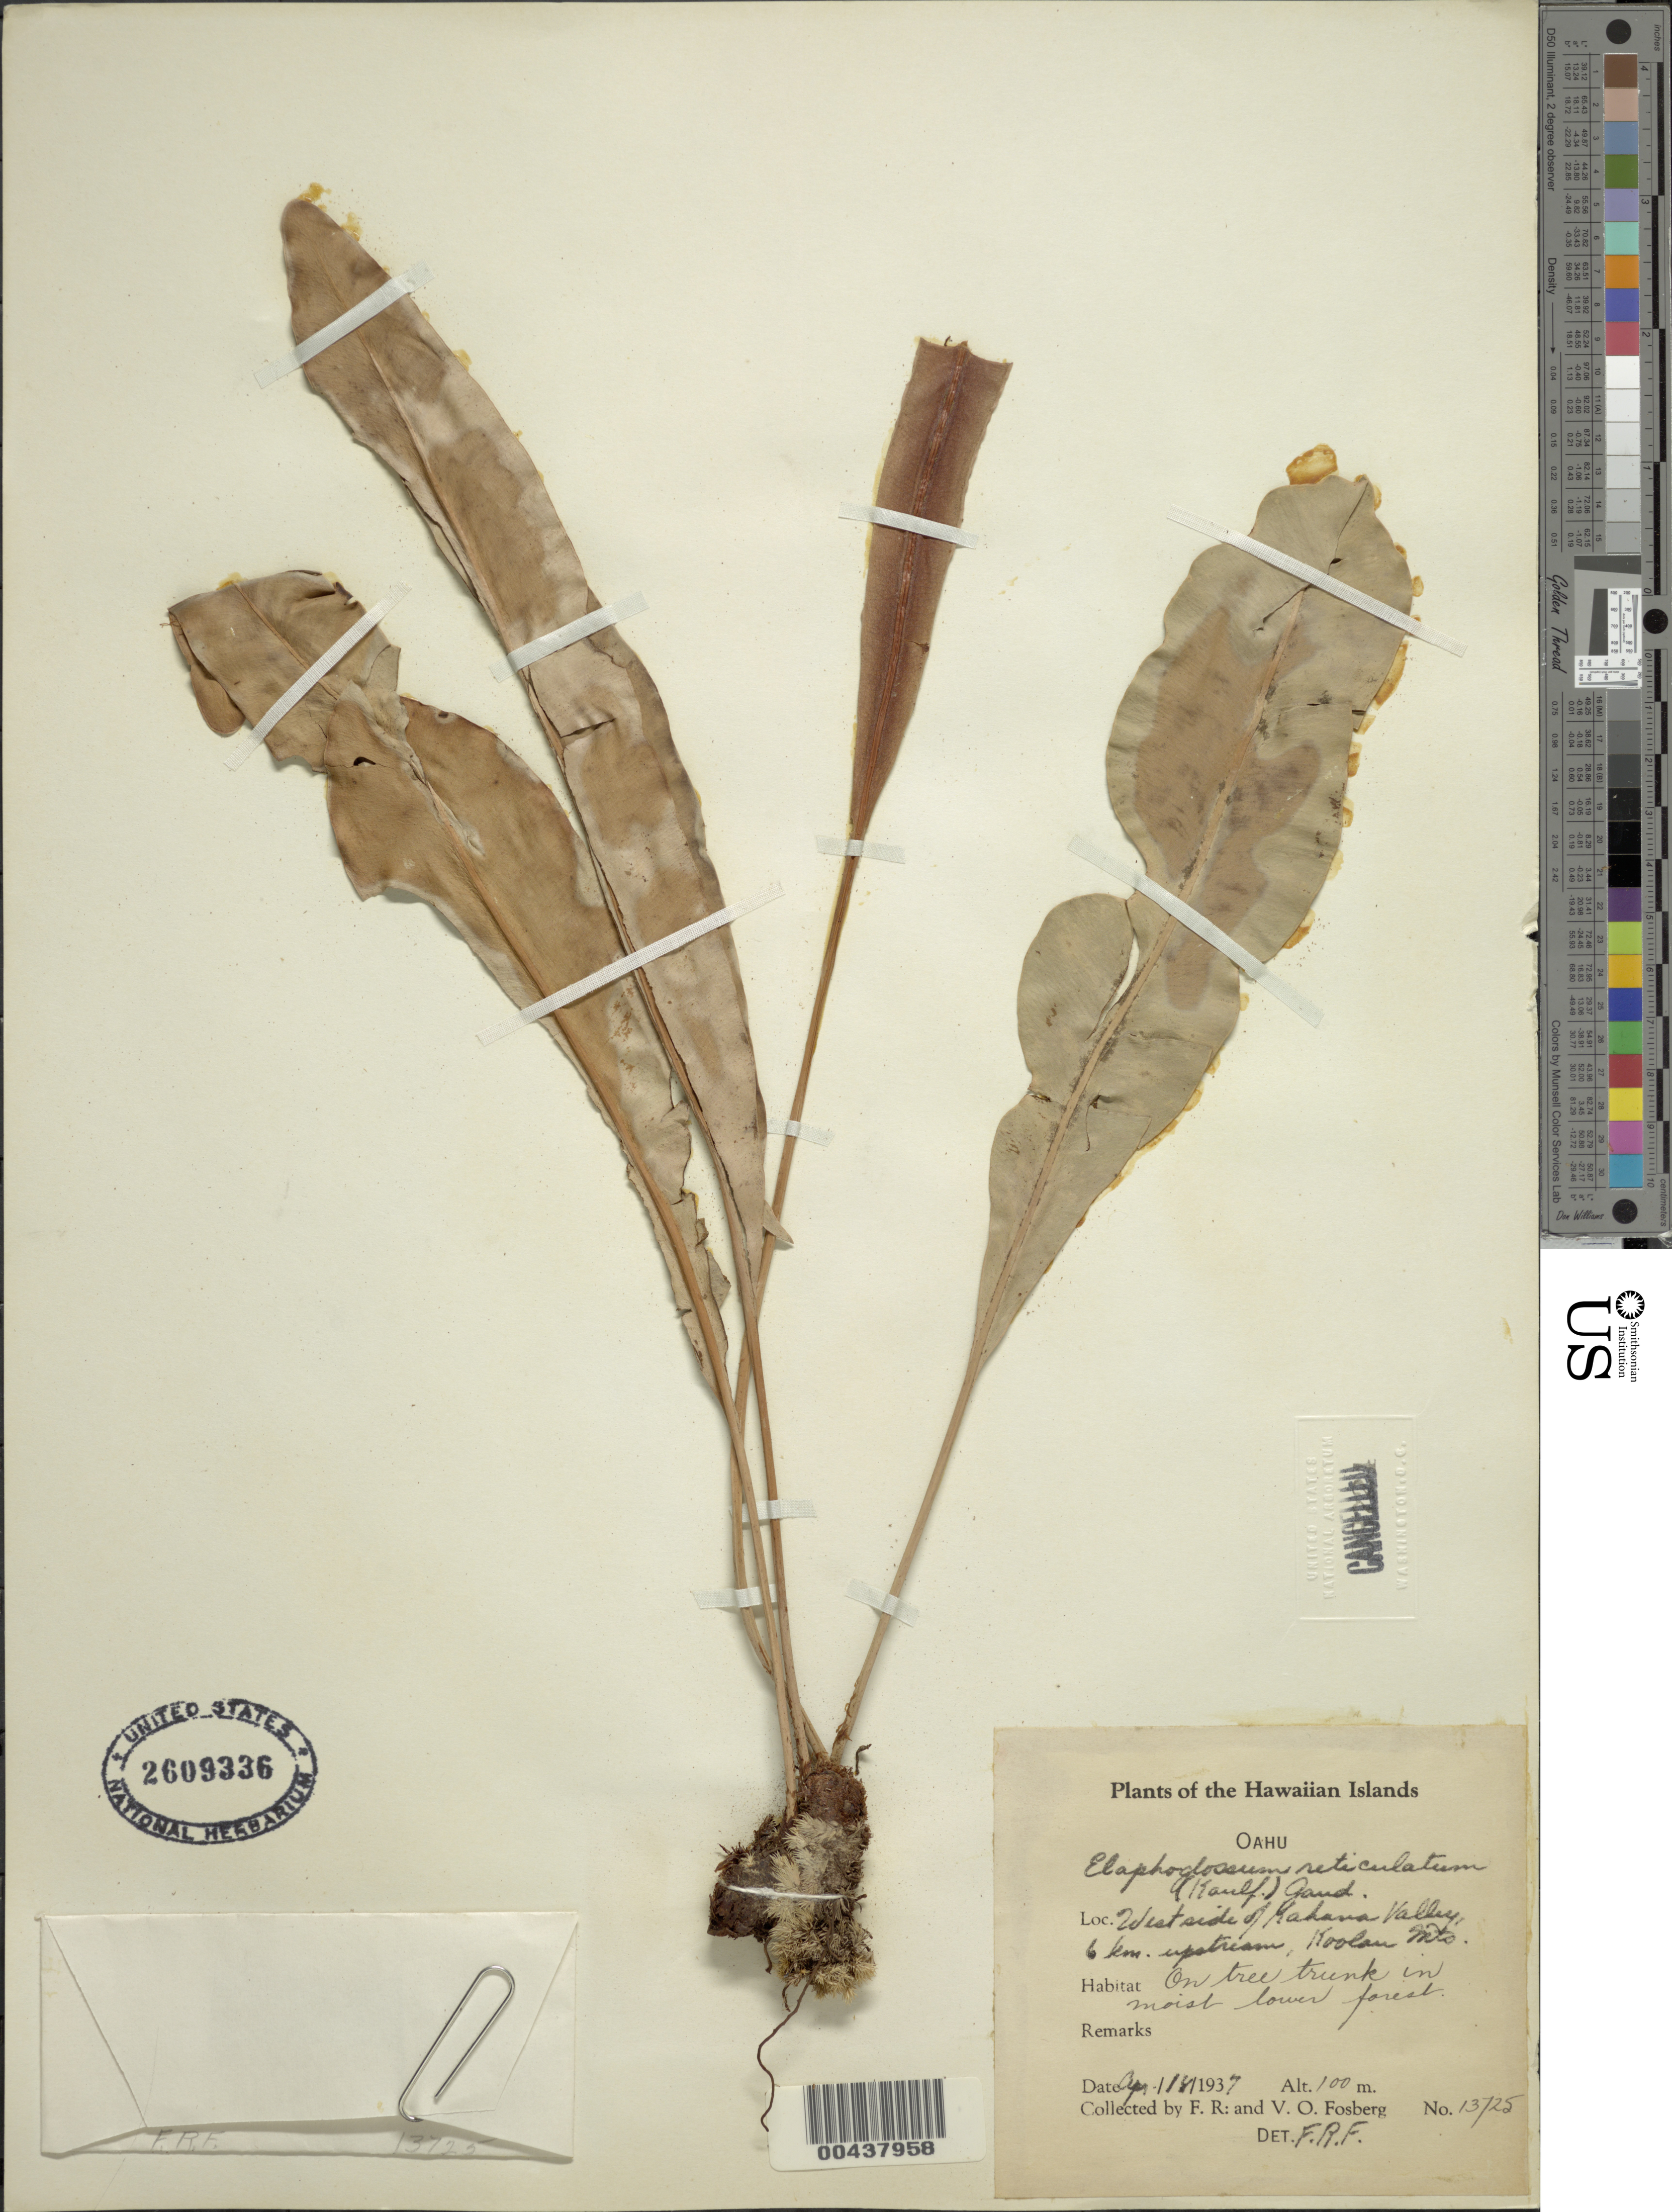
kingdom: Plantae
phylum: Tracheophyta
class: Polypodiopsida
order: Polypodiales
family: Dryopteridaceae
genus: Elaphoglossum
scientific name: Elaphoglossum crassifolium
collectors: F. R. Fosberg & V. O. Fosberg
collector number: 13725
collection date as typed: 18 Apr 1937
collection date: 1937-04-18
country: United States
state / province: Hawaii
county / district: Honolulu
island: Oahu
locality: W side of Kahana Valley, 6 km. upstream, Koolau Mts.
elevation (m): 100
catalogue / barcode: US 2609336